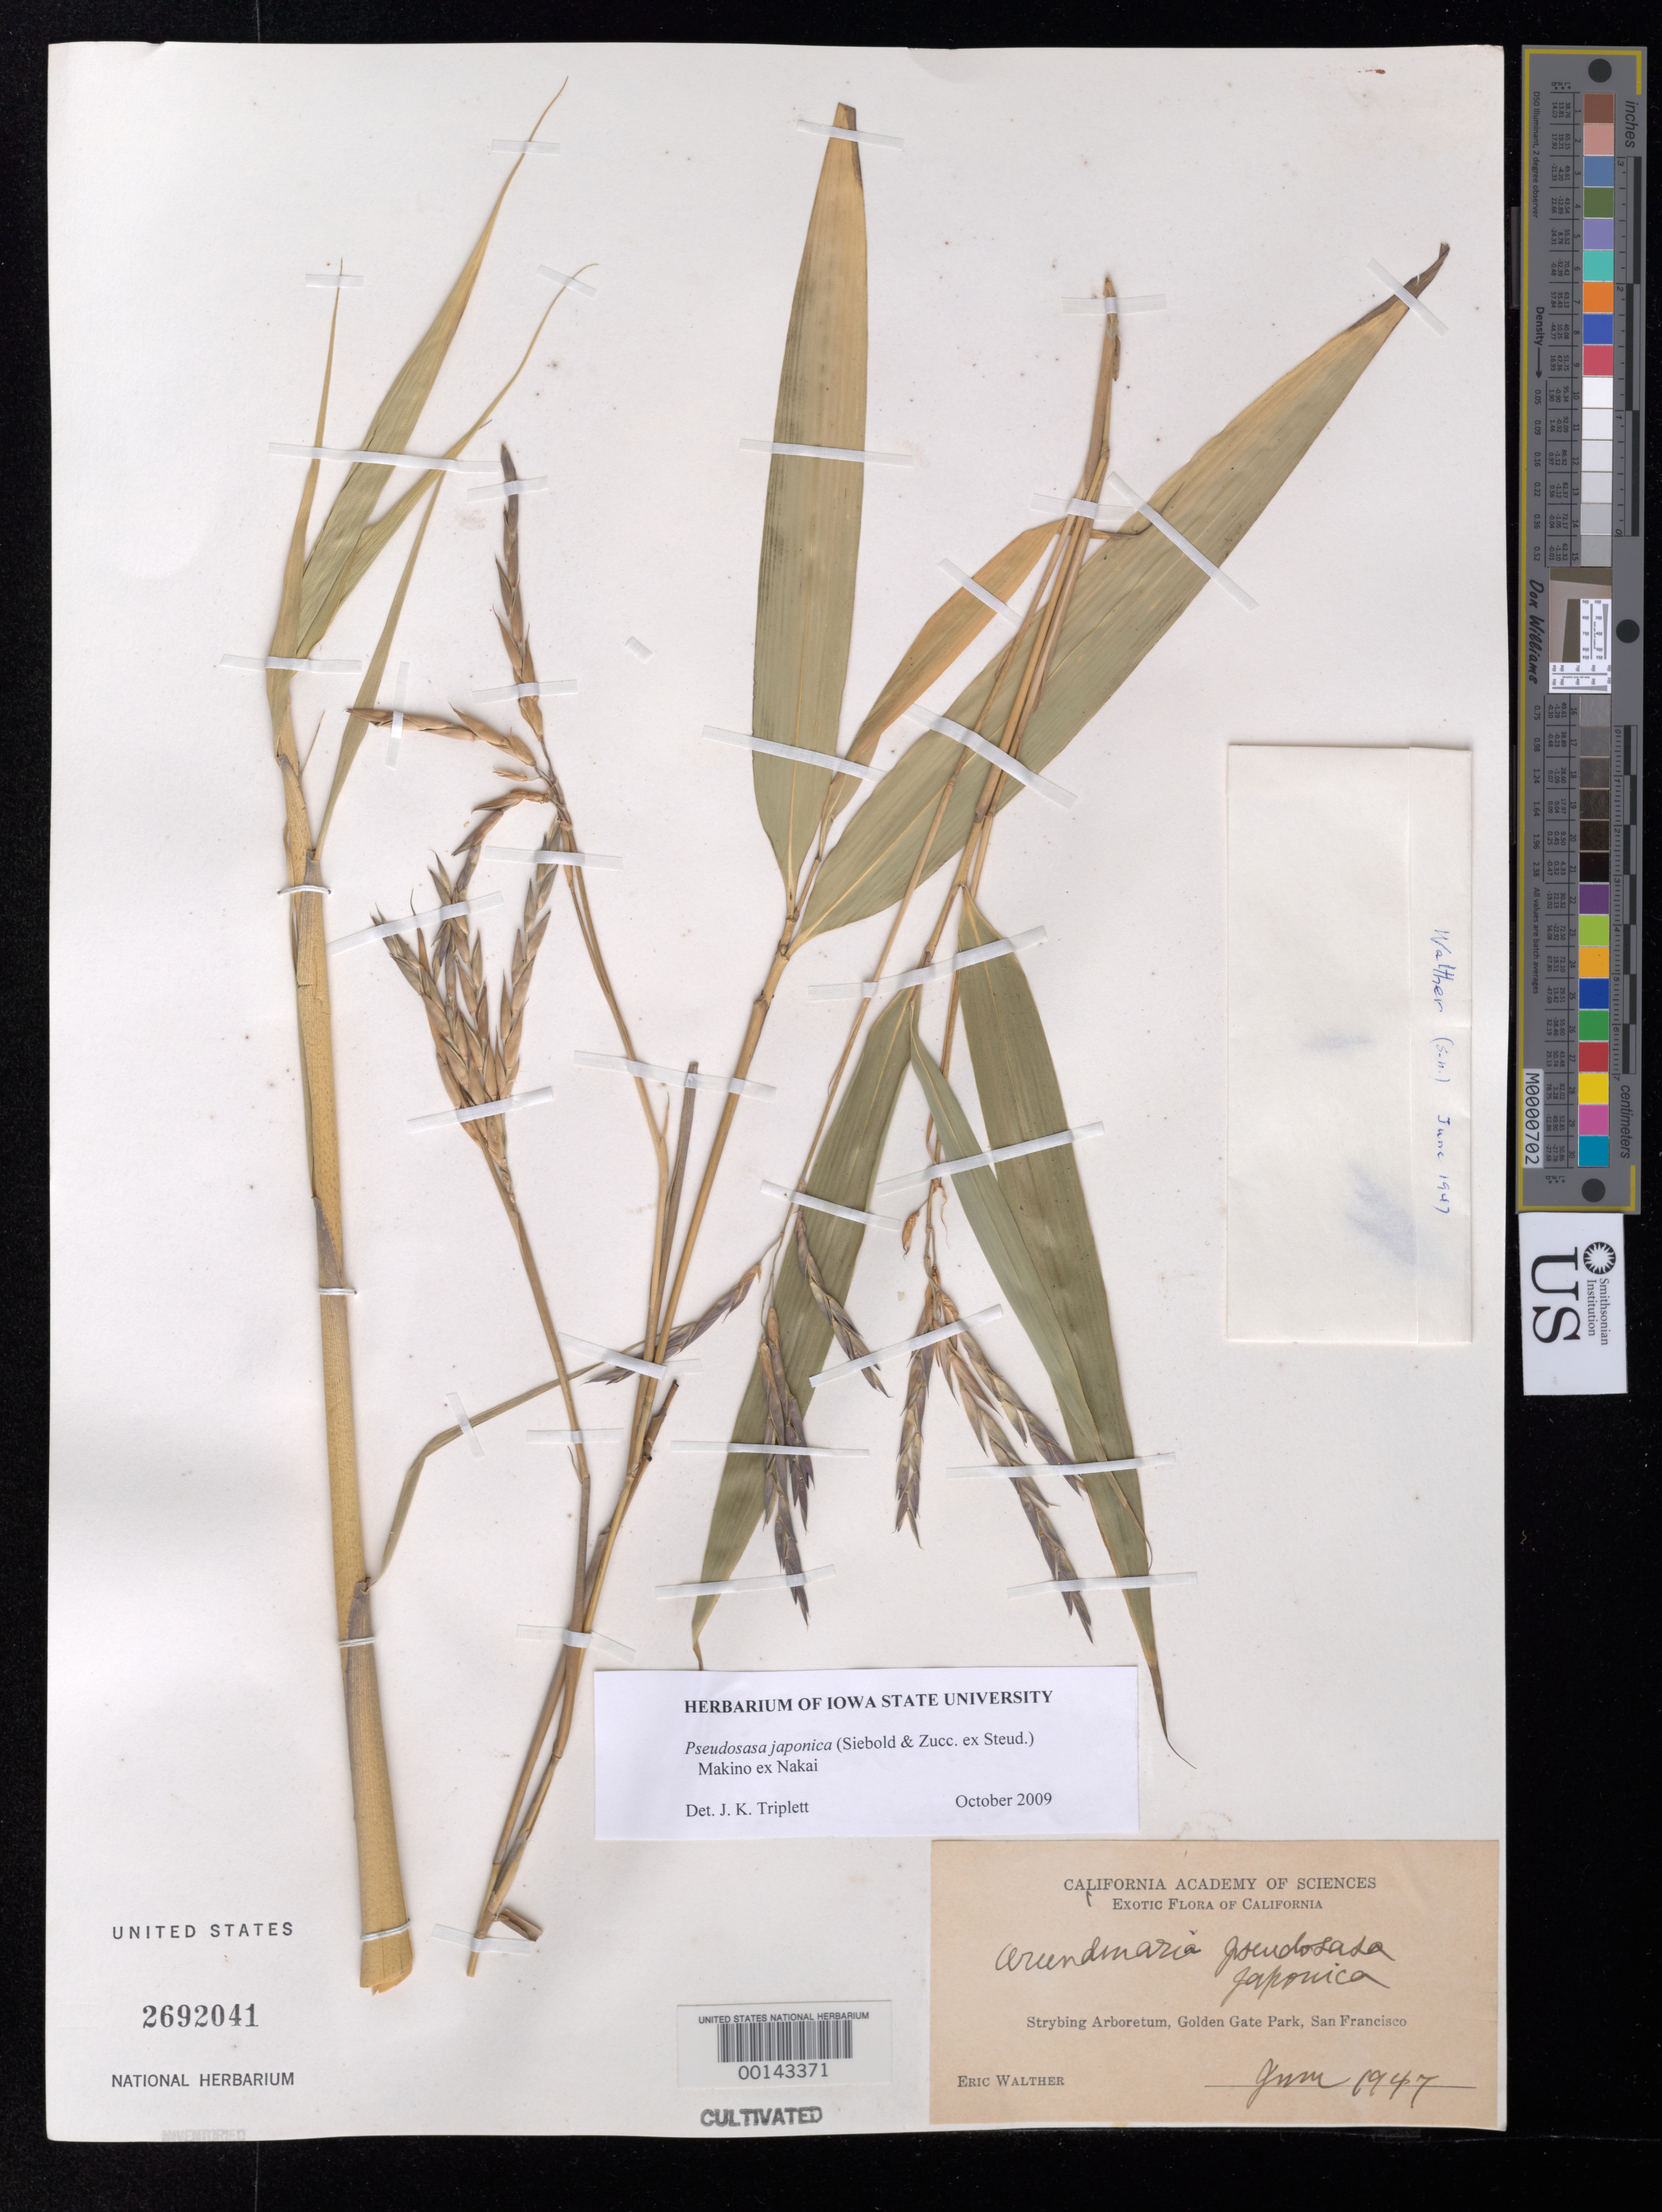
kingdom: Plantae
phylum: Tracheophyta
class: Liliopsida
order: Poales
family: Poaceae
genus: Pseudosasa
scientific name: Pseudosasa japonica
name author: (Siebold & Zucc. ex Steud.) Makino ex Nakai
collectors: E. Walther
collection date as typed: Jun 1947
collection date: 1947-06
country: United States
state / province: California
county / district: San Francisco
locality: San francisco, golden gate park, strybing arboretum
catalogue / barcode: US 2692041